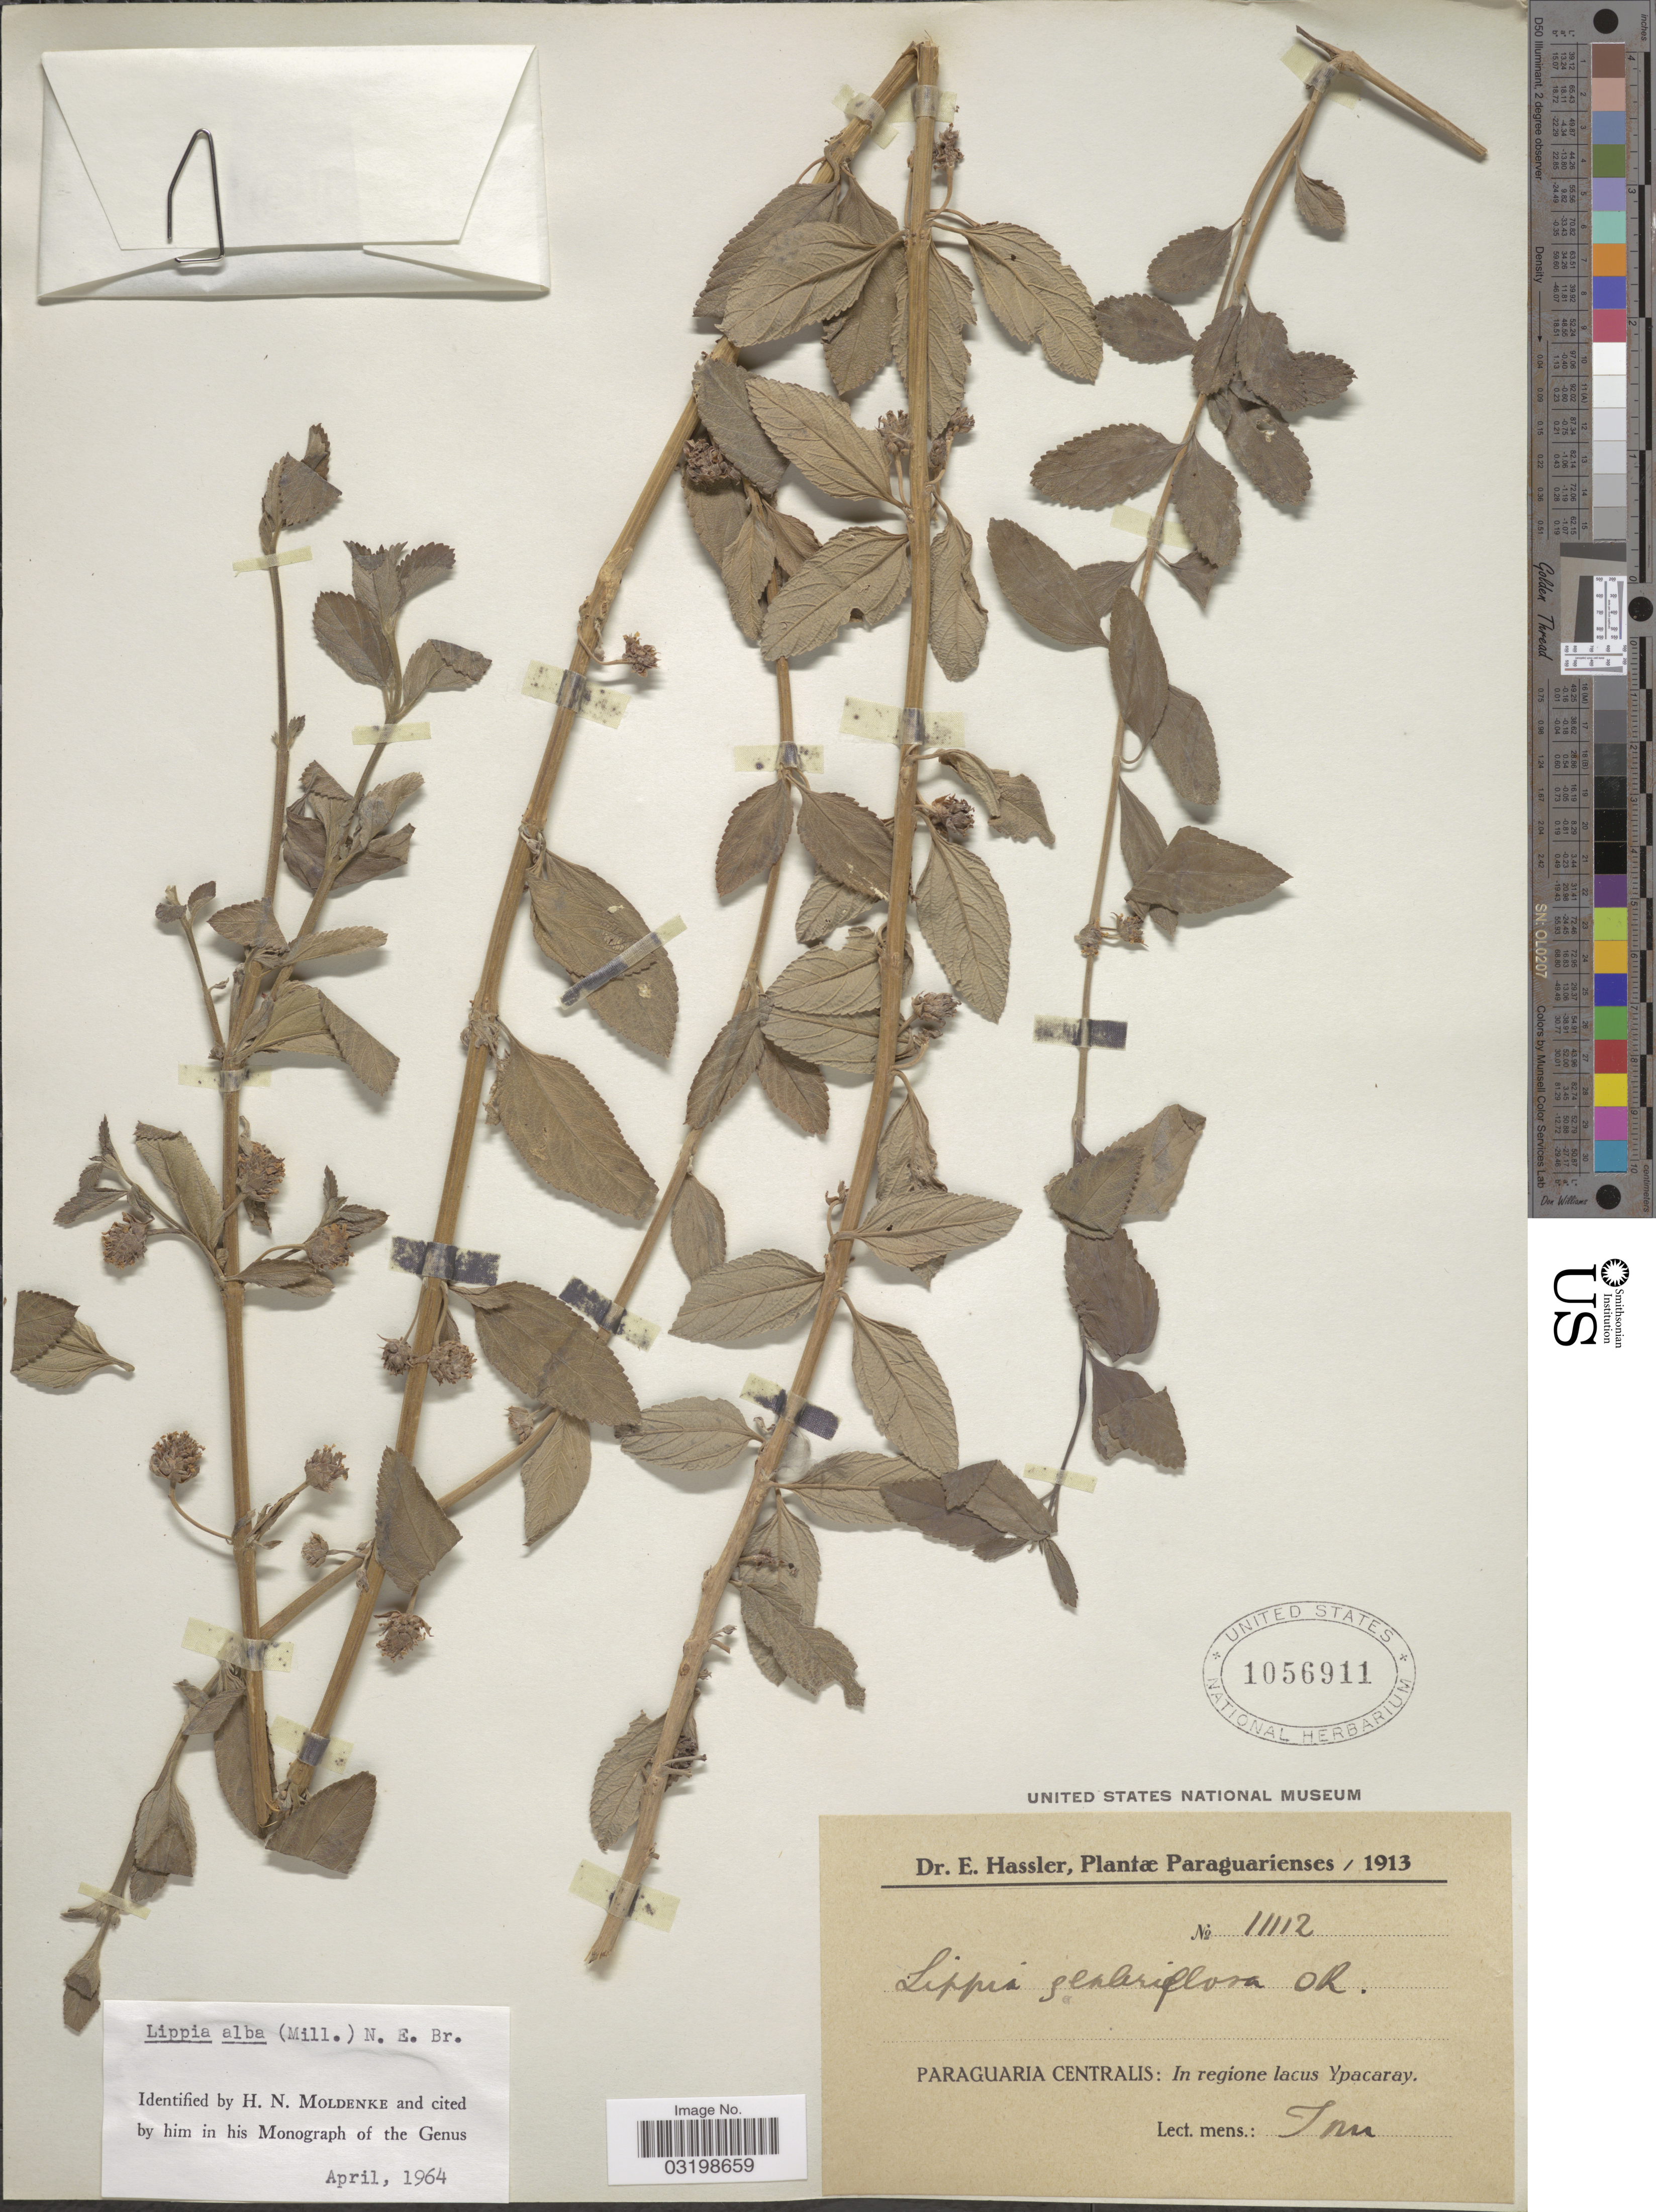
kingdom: Plantae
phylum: Tracheophyta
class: Magnoliopsida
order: Lamiales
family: Verbenaceae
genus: Lippia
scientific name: Lippia alba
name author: (Mill.) N.E. Br. ex Britton & P. Wilson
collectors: E. Hassler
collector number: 11112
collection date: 1913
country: Paraguay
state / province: Paraguari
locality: Paraguaria Centralis: In regione lacus Ypacaray.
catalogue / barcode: US 1056911